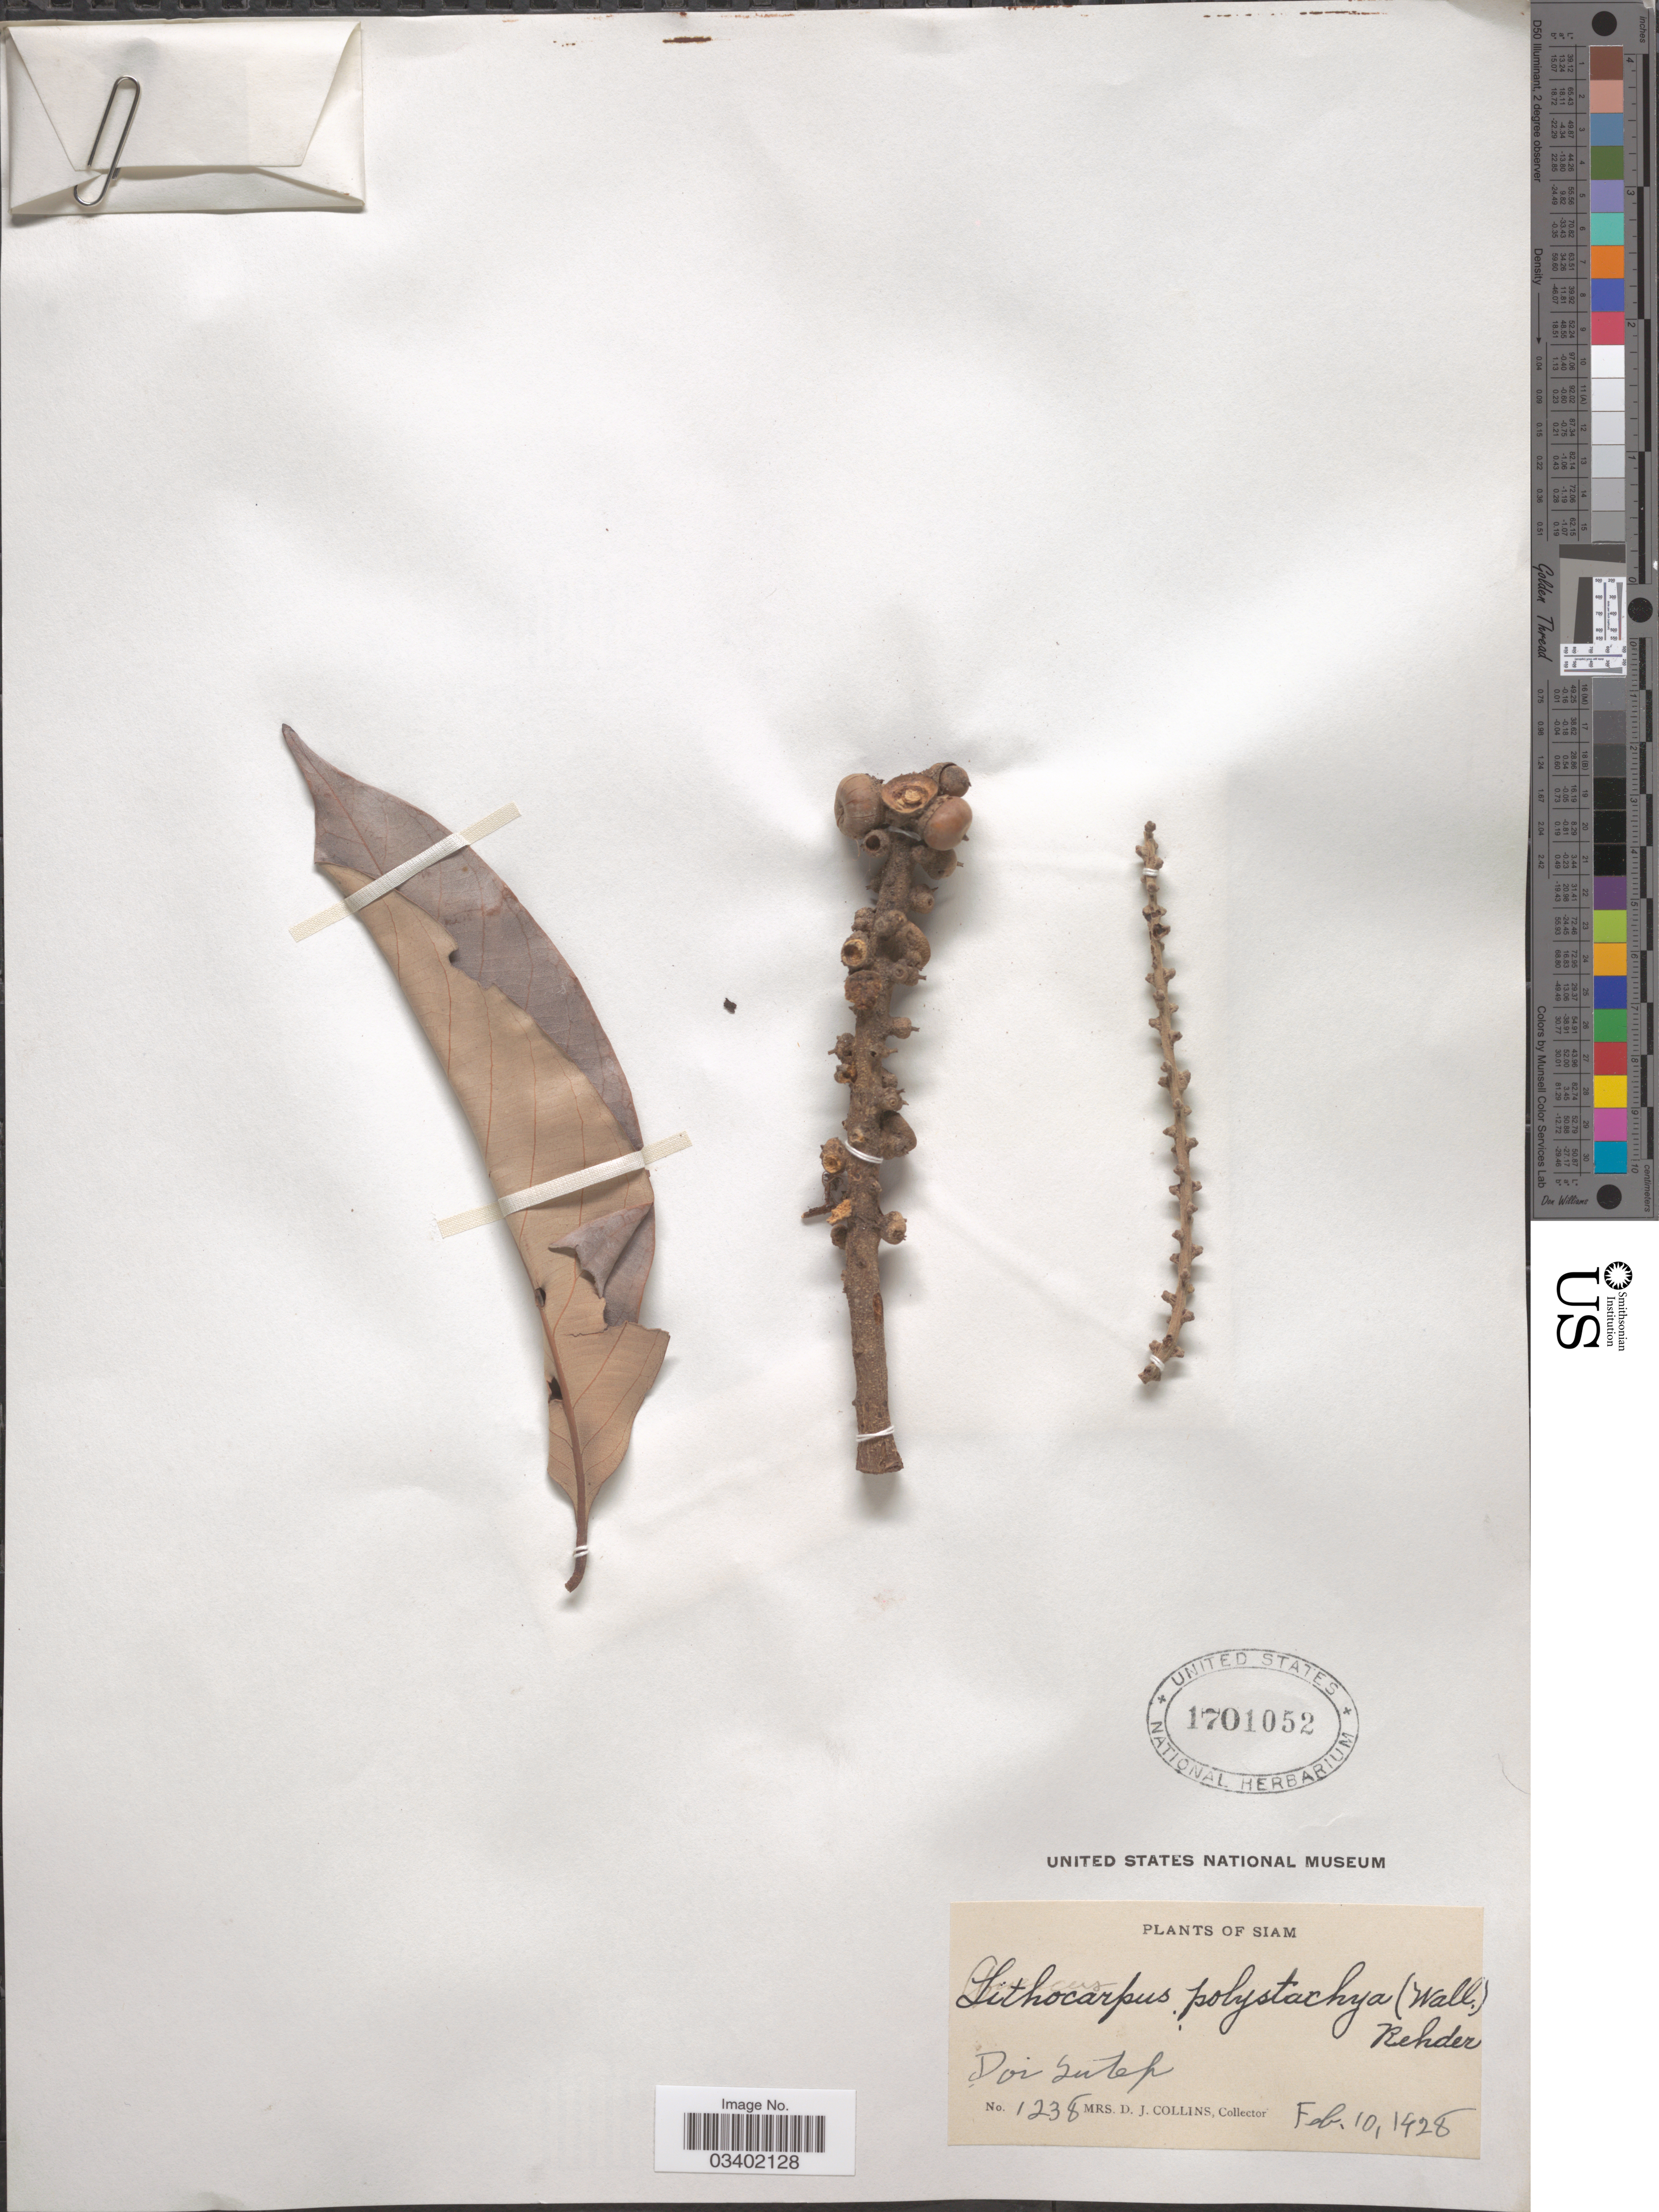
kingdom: Plantae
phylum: Tracheophyta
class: Magnoliopsida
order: Fagales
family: Fagaceae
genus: Lithocarpus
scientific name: Lithocarpus polystachyus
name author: (Wall. ex A. DC.) Rehder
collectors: Mrs. D. J. Collins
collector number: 1238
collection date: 1928-02-10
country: Thailand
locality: Siam. Doi Sutep.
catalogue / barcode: US 1701052